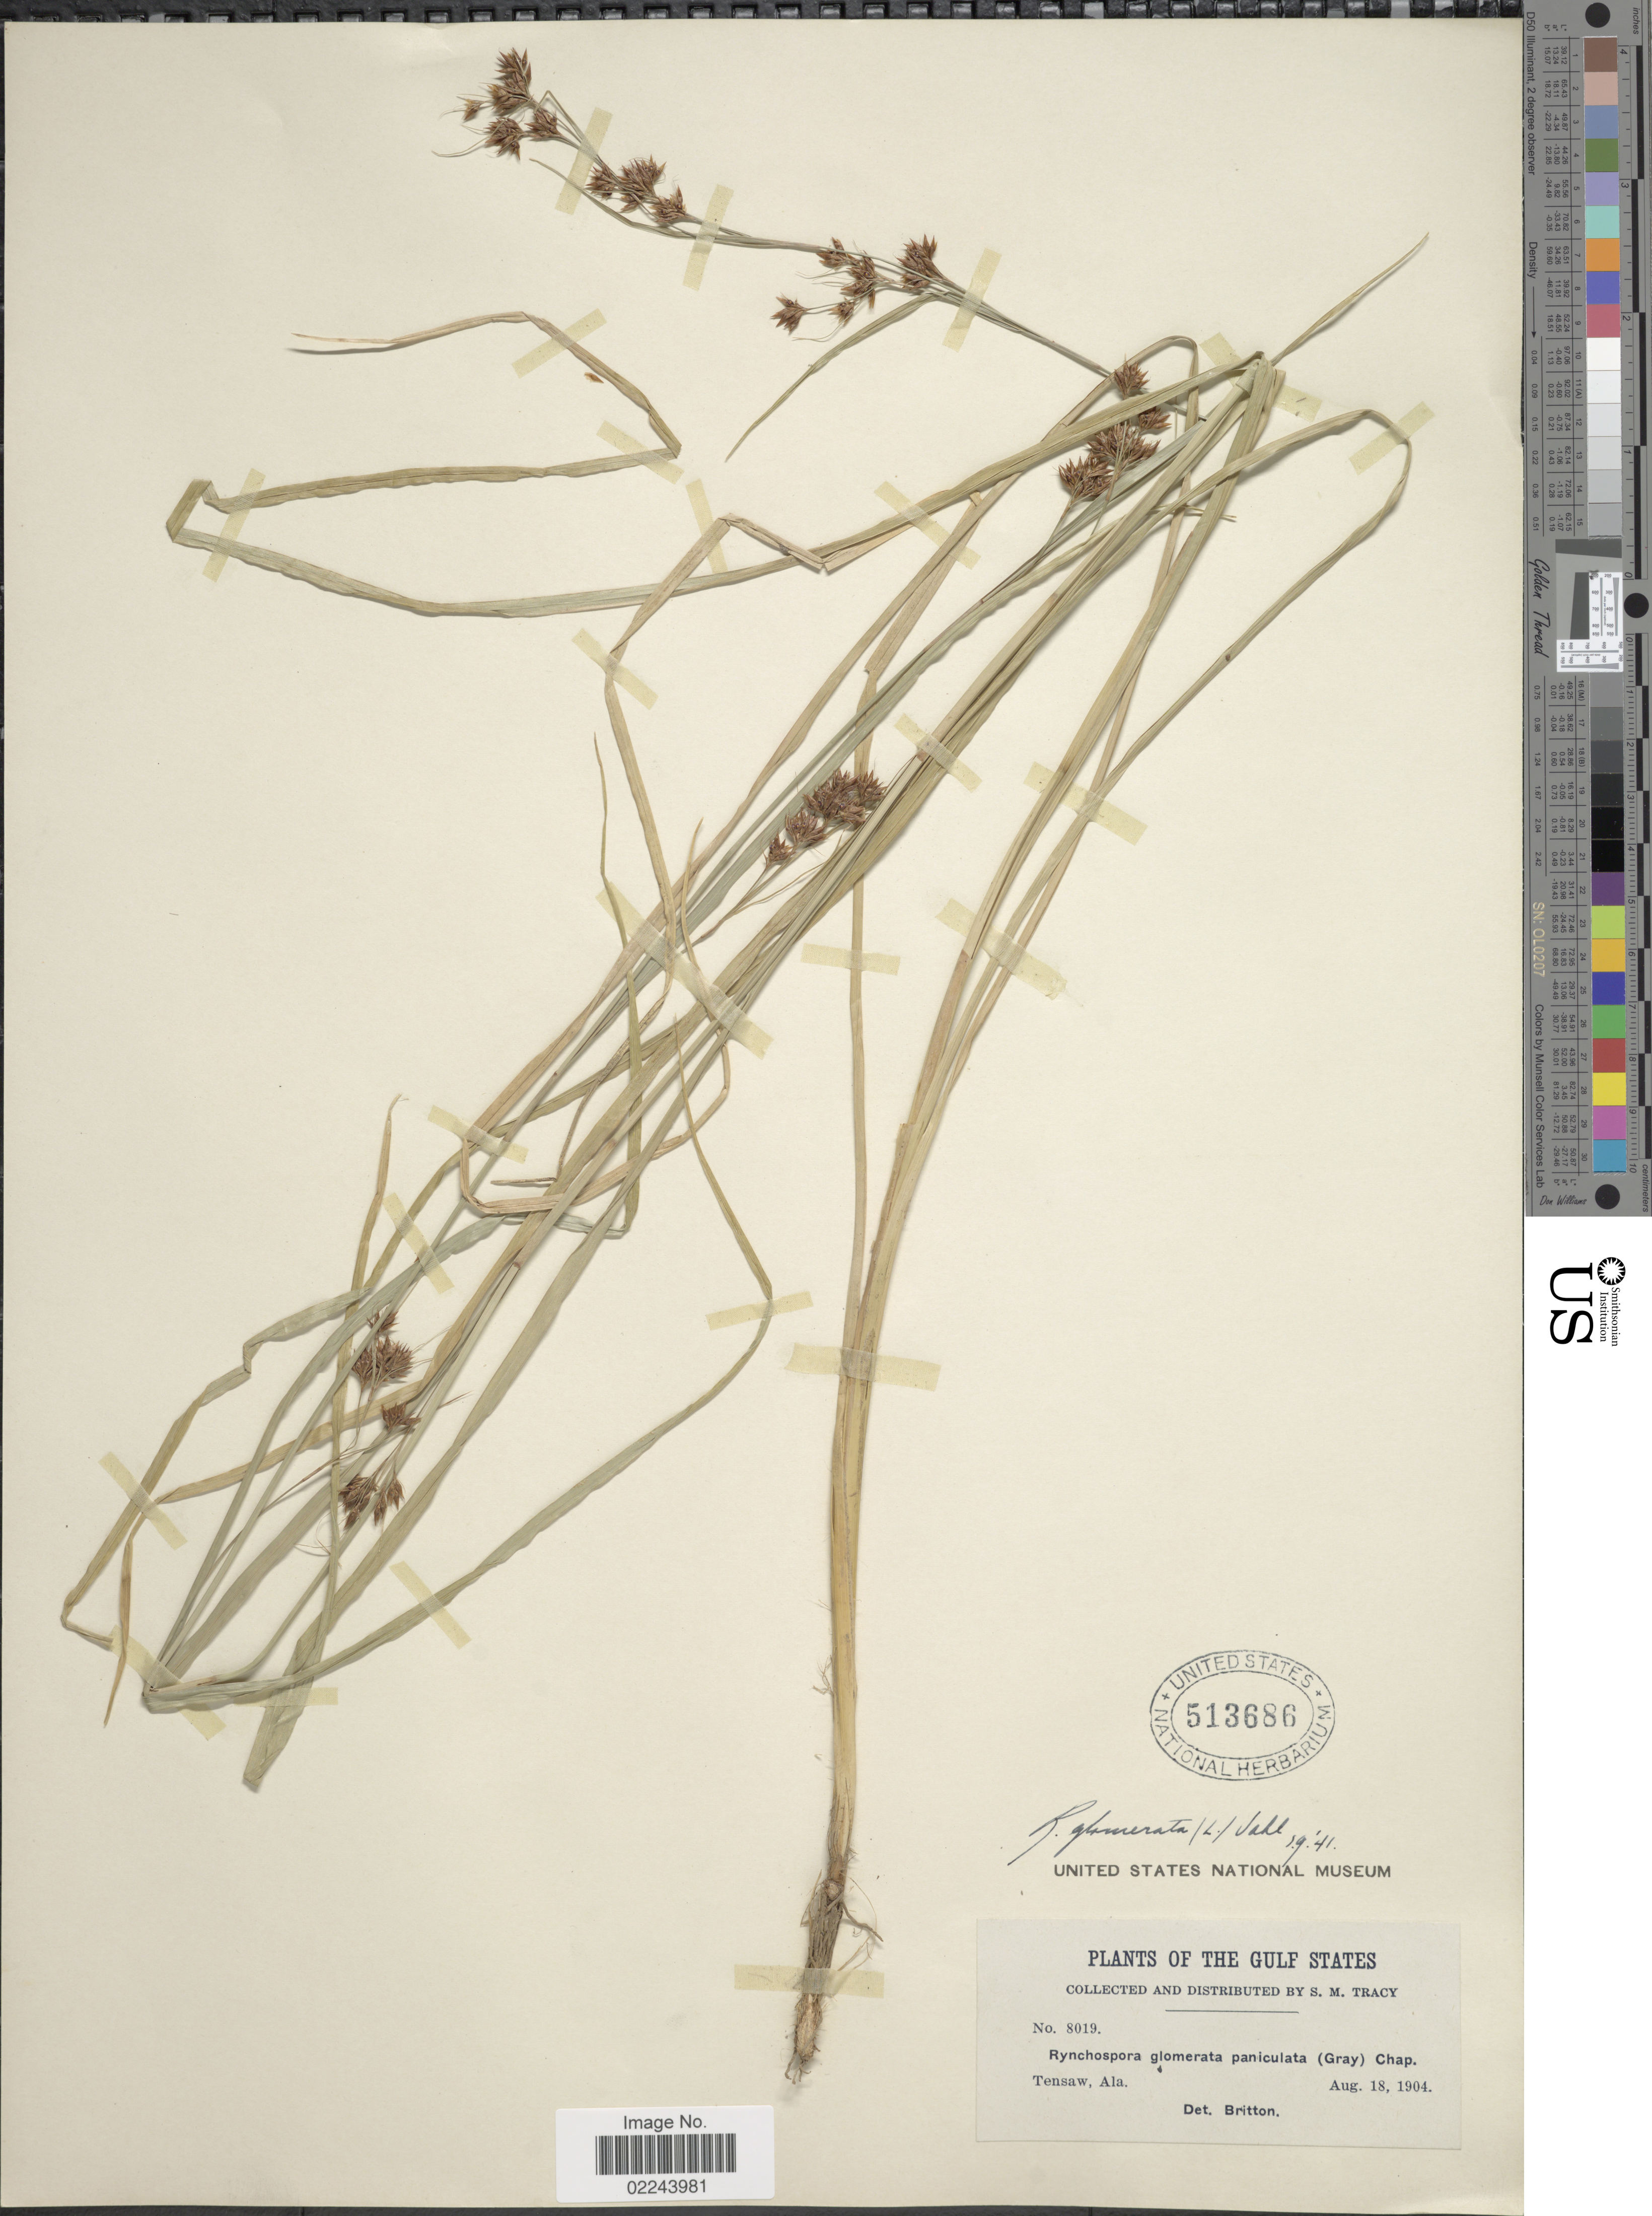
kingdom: Plantae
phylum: Tracheophyta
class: Liliopsida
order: Poales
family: Cyperaceae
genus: Rhynchospora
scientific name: Rhynchospora glomerata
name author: (L.) Vahl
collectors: S. M. Tracy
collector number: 8019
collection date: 1904-08-18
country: United States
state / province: Alabama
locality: The Gulf States, Tensaw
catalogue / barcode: US 513686